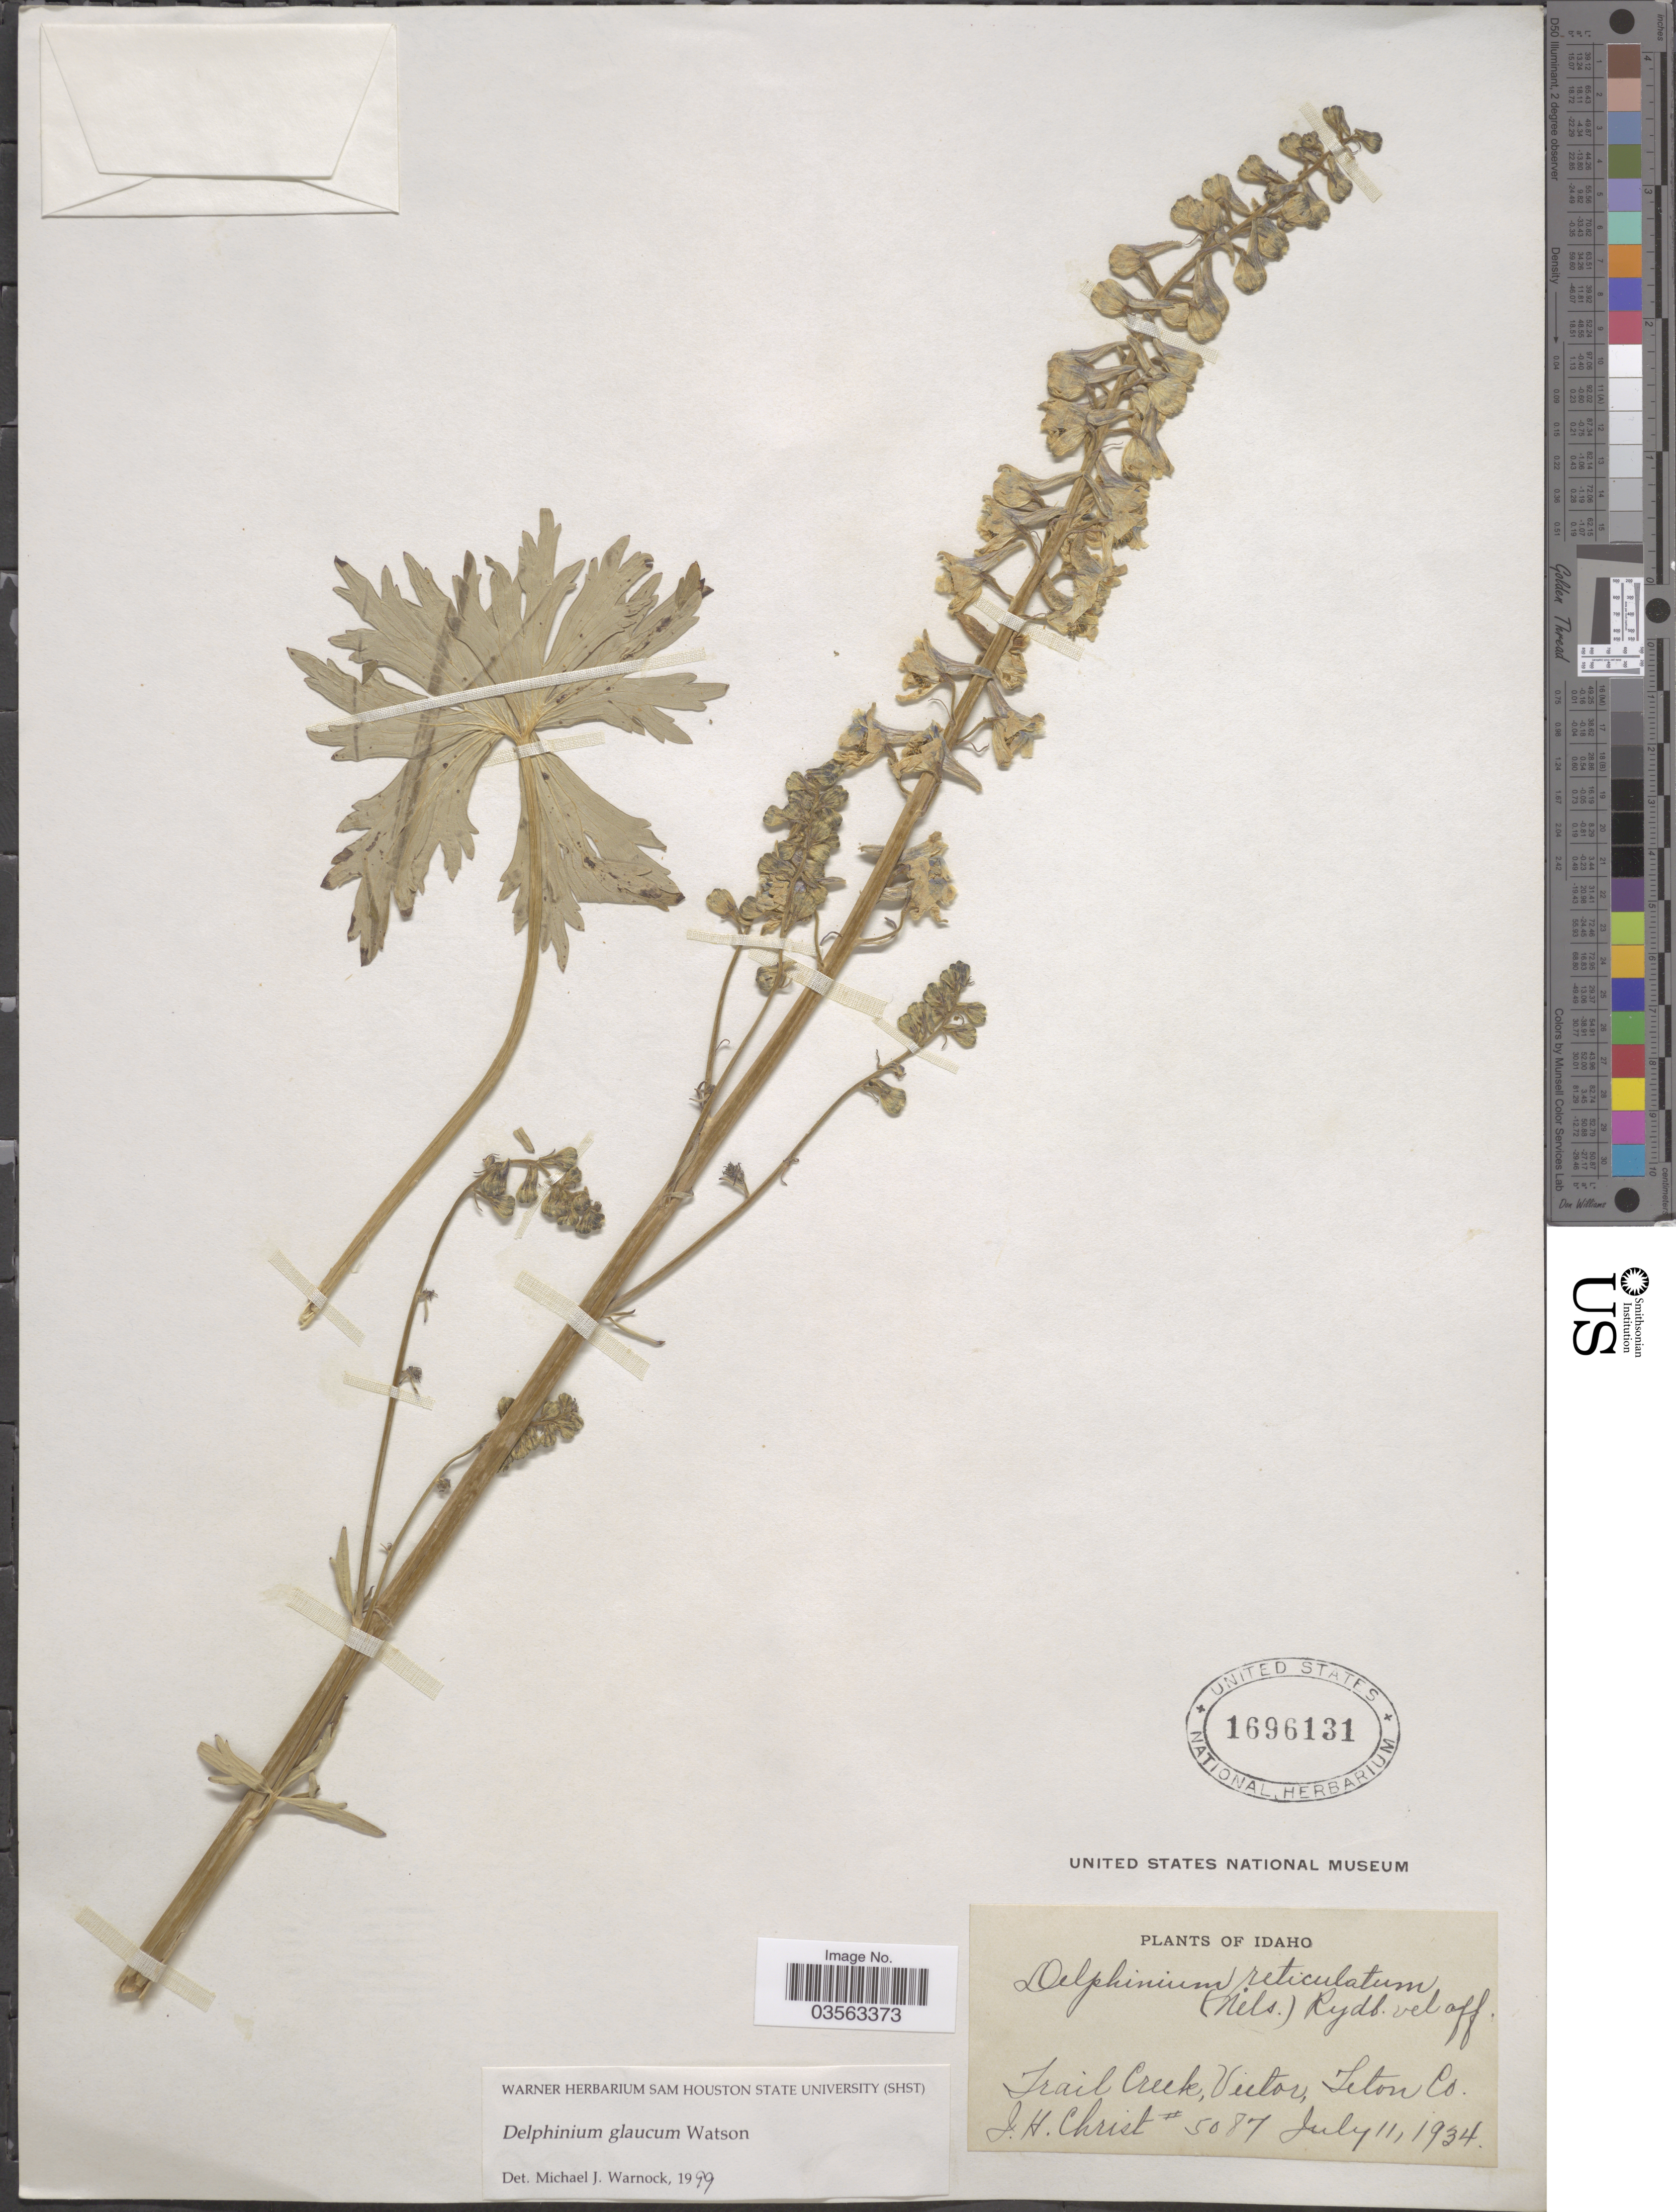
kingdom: Plantae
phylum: Tracheophyta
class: Magnoliopsida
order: Ranunculales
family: Ranunculaceae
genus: Delphinium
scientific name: Delphinium glaucum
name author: S. Watson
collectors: J. H. Christ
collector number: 5087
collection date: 1934-07-11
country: United States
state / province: Idaho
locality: Trail Creek, Victor, Teton Co.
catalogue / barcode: US 1696131